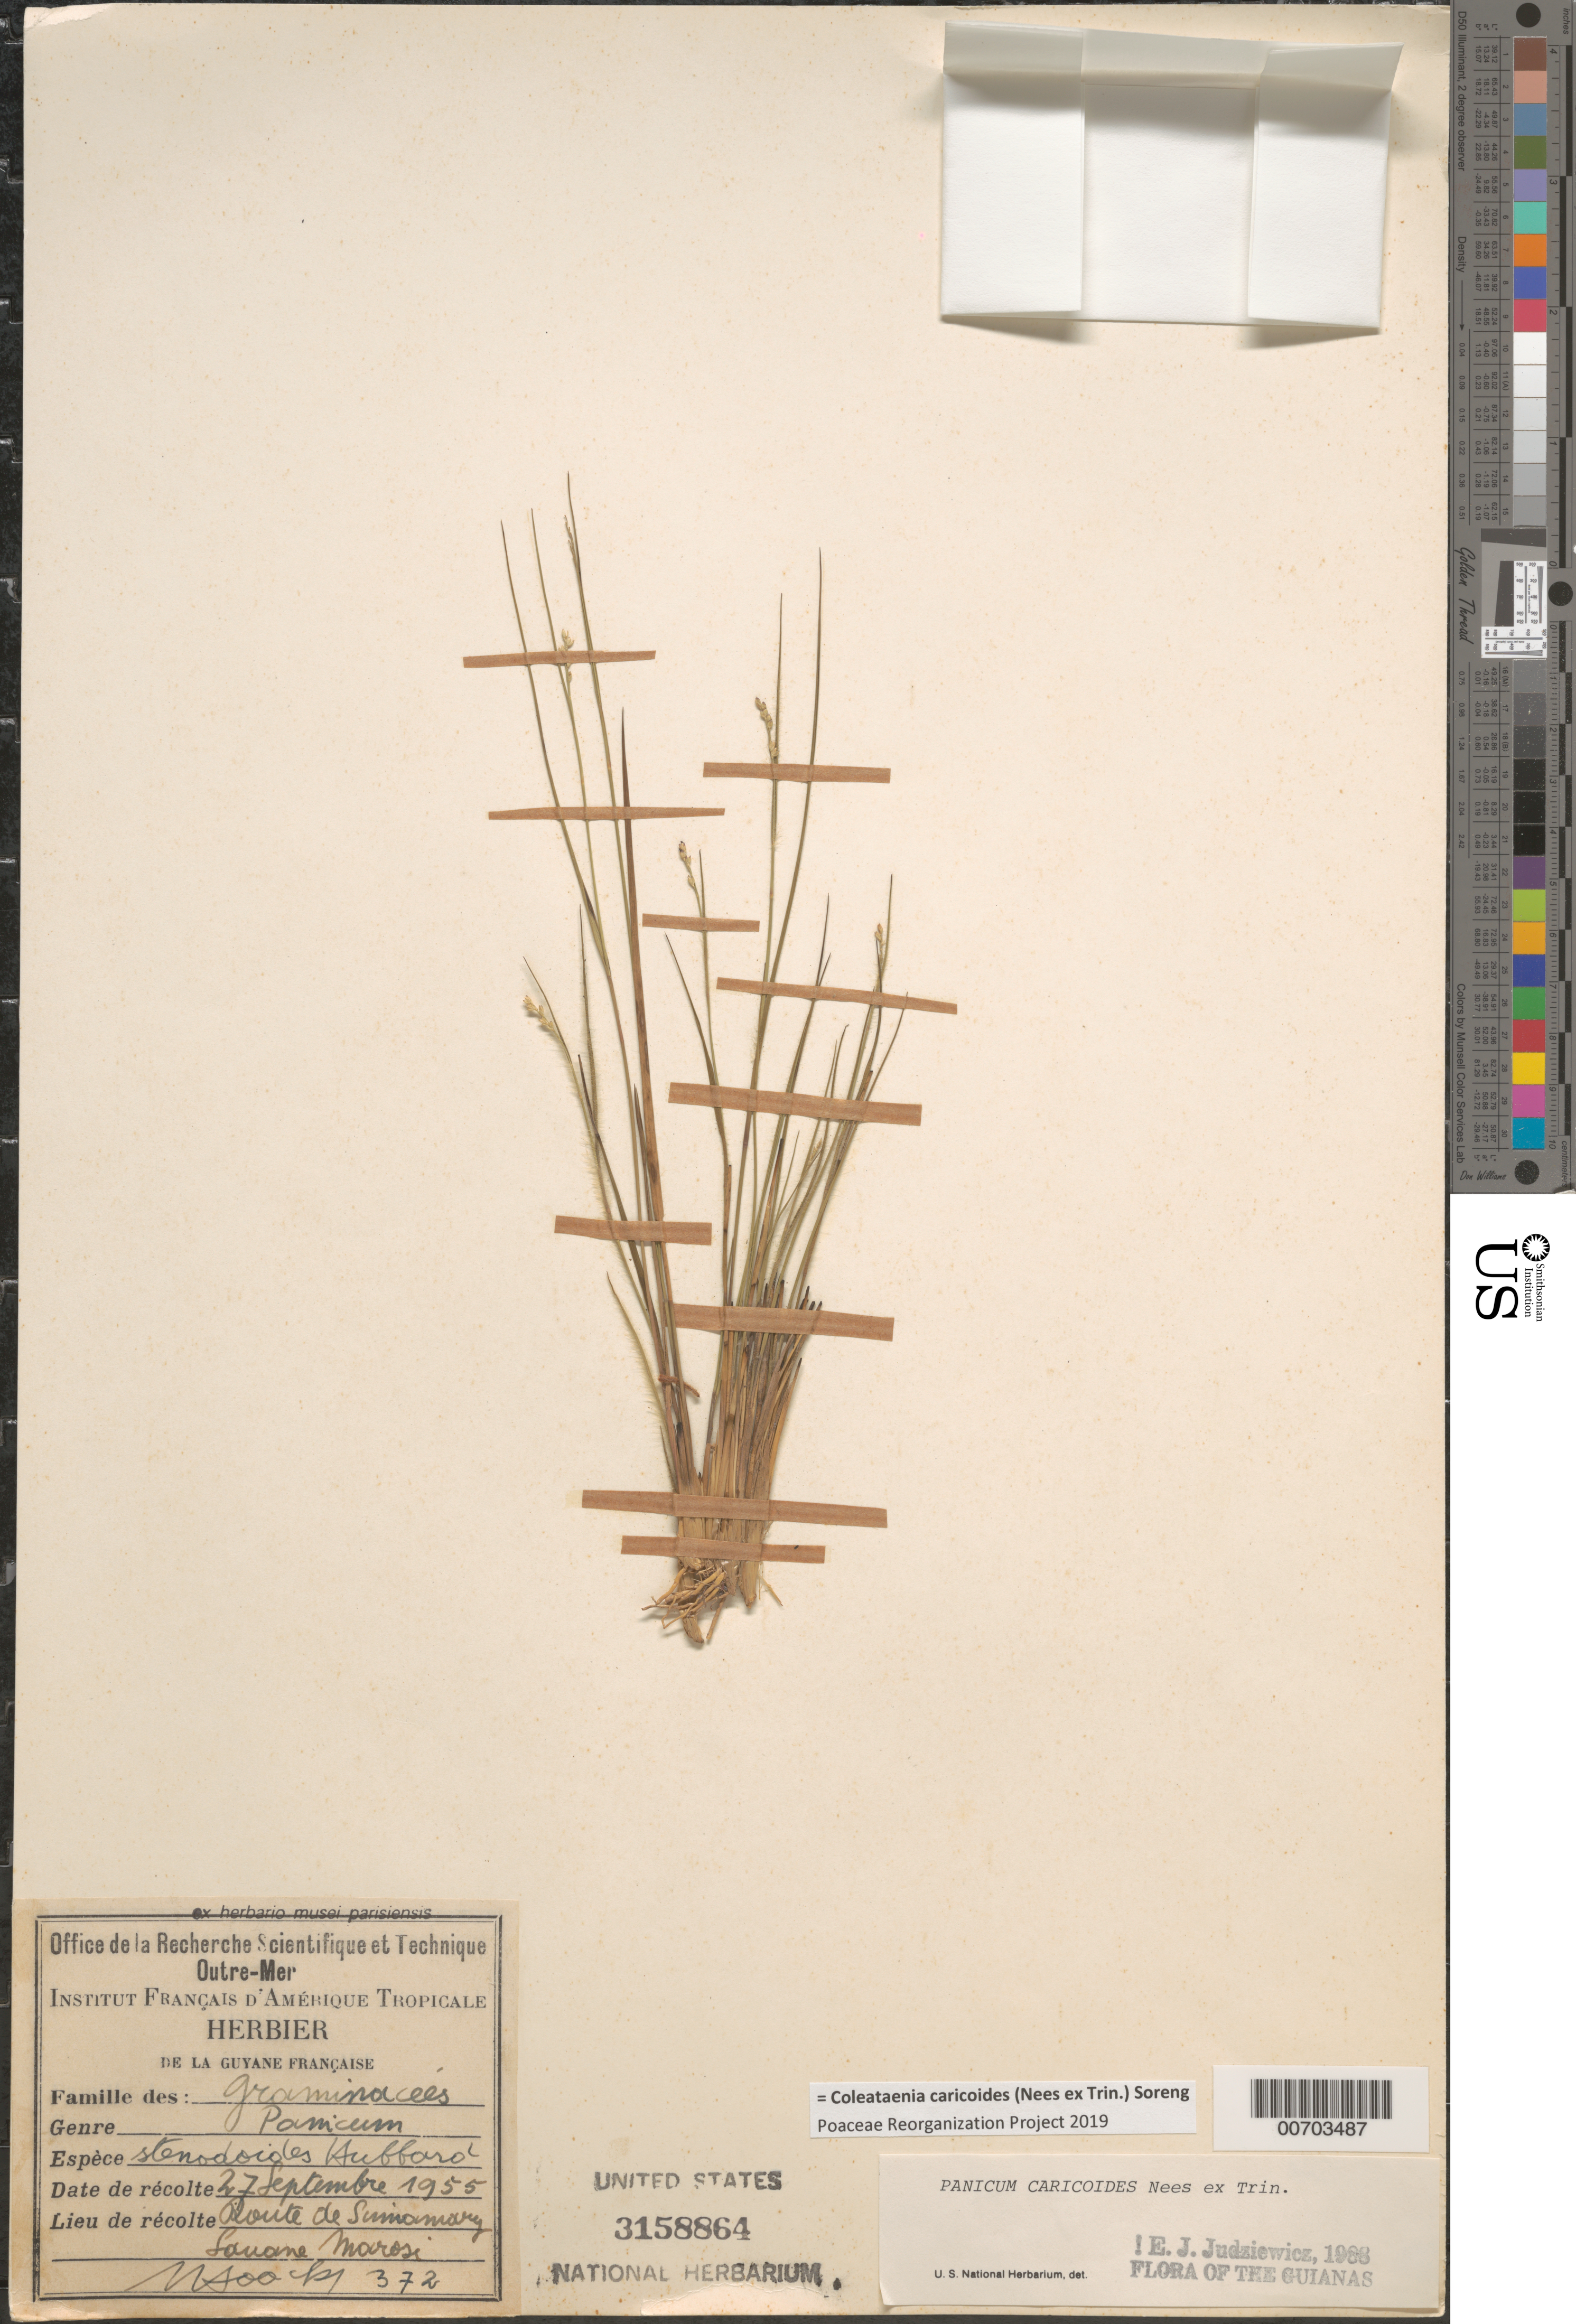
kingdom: Plantae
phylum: Tracheophyta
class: Liliopsida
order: Poales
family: Poaceae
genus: Coleataenia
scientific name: Coleataenia caricoides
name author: (Nees ex Trin.) Soreng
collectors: J. Hoock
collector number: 372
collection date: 1955-09-27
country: French Guiana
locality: Route de Suninamavy Savane Marosi.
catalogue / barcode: US 3158864